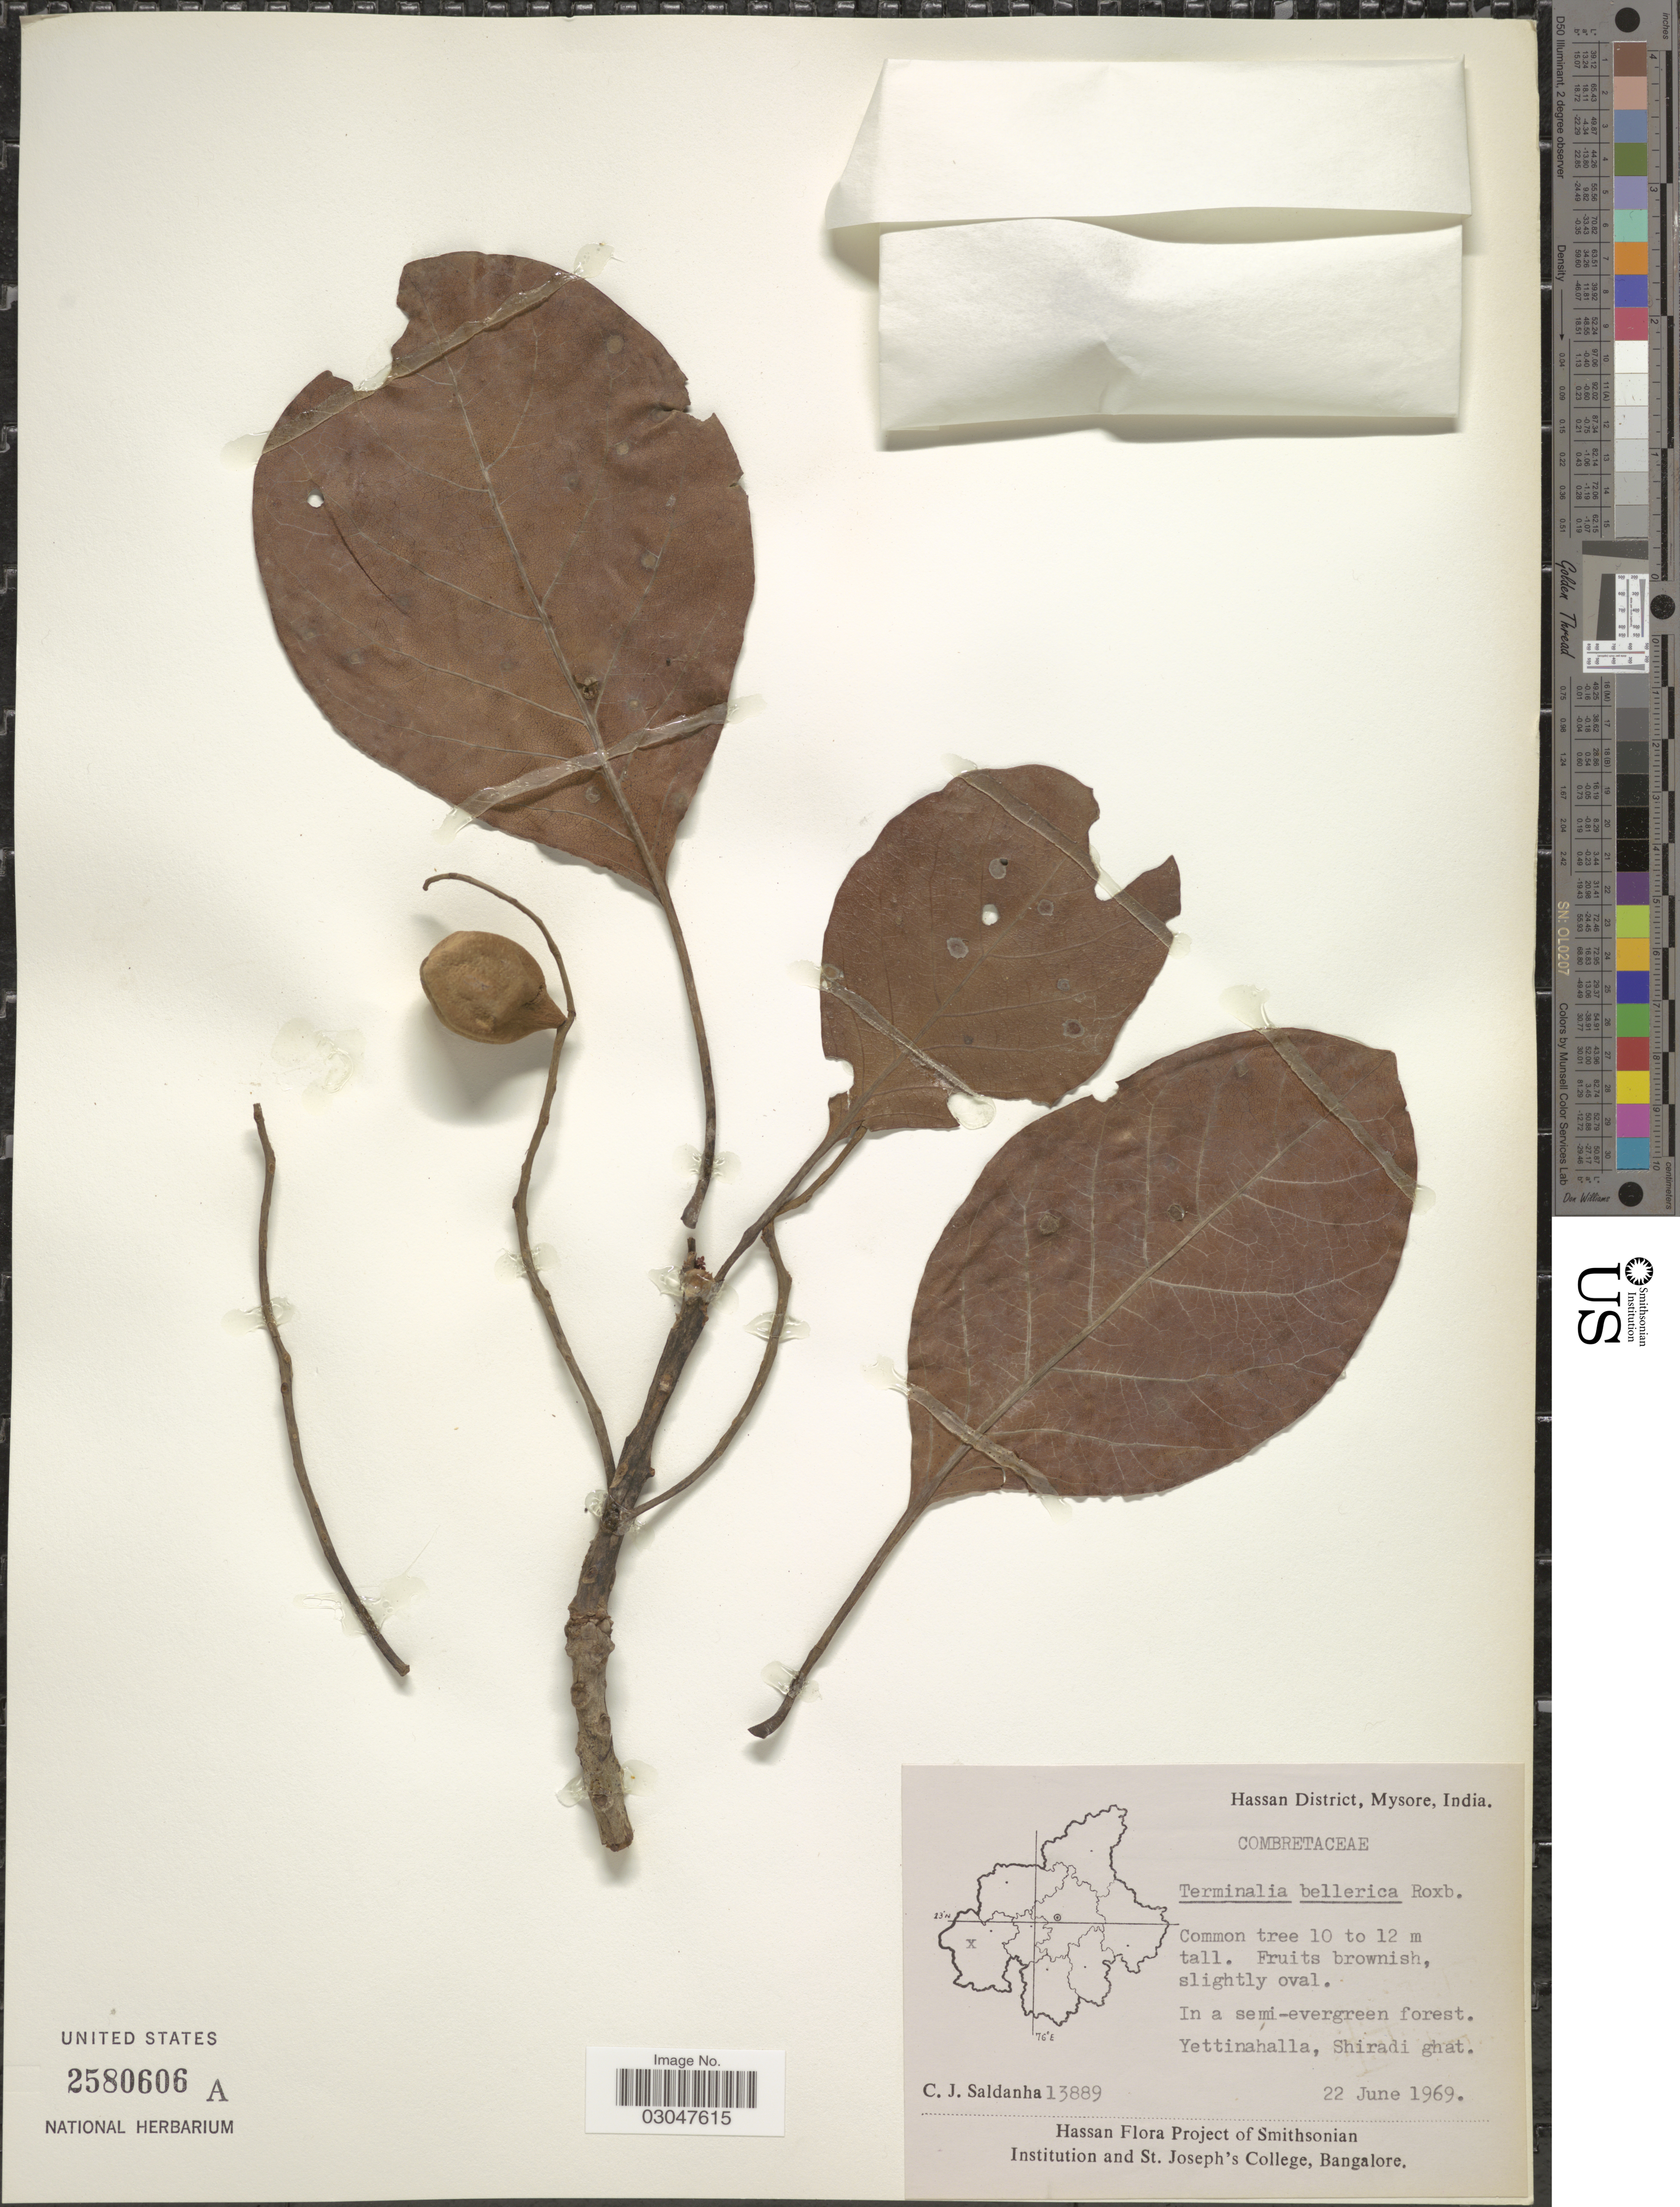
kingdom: Plantae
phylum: Tracheophyta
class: Magnoliopsida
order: Myrtales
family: Combretaceae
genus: Terminalia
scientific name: Terminalia bellirica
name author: (Gaertn.) Roxb.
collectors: C. J. Saldanha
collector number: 13889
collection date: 1969-06-22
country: India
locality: Hassan District, Mysore. Yettinahalla, Shiradi ghat.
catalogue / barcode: US 2580606A